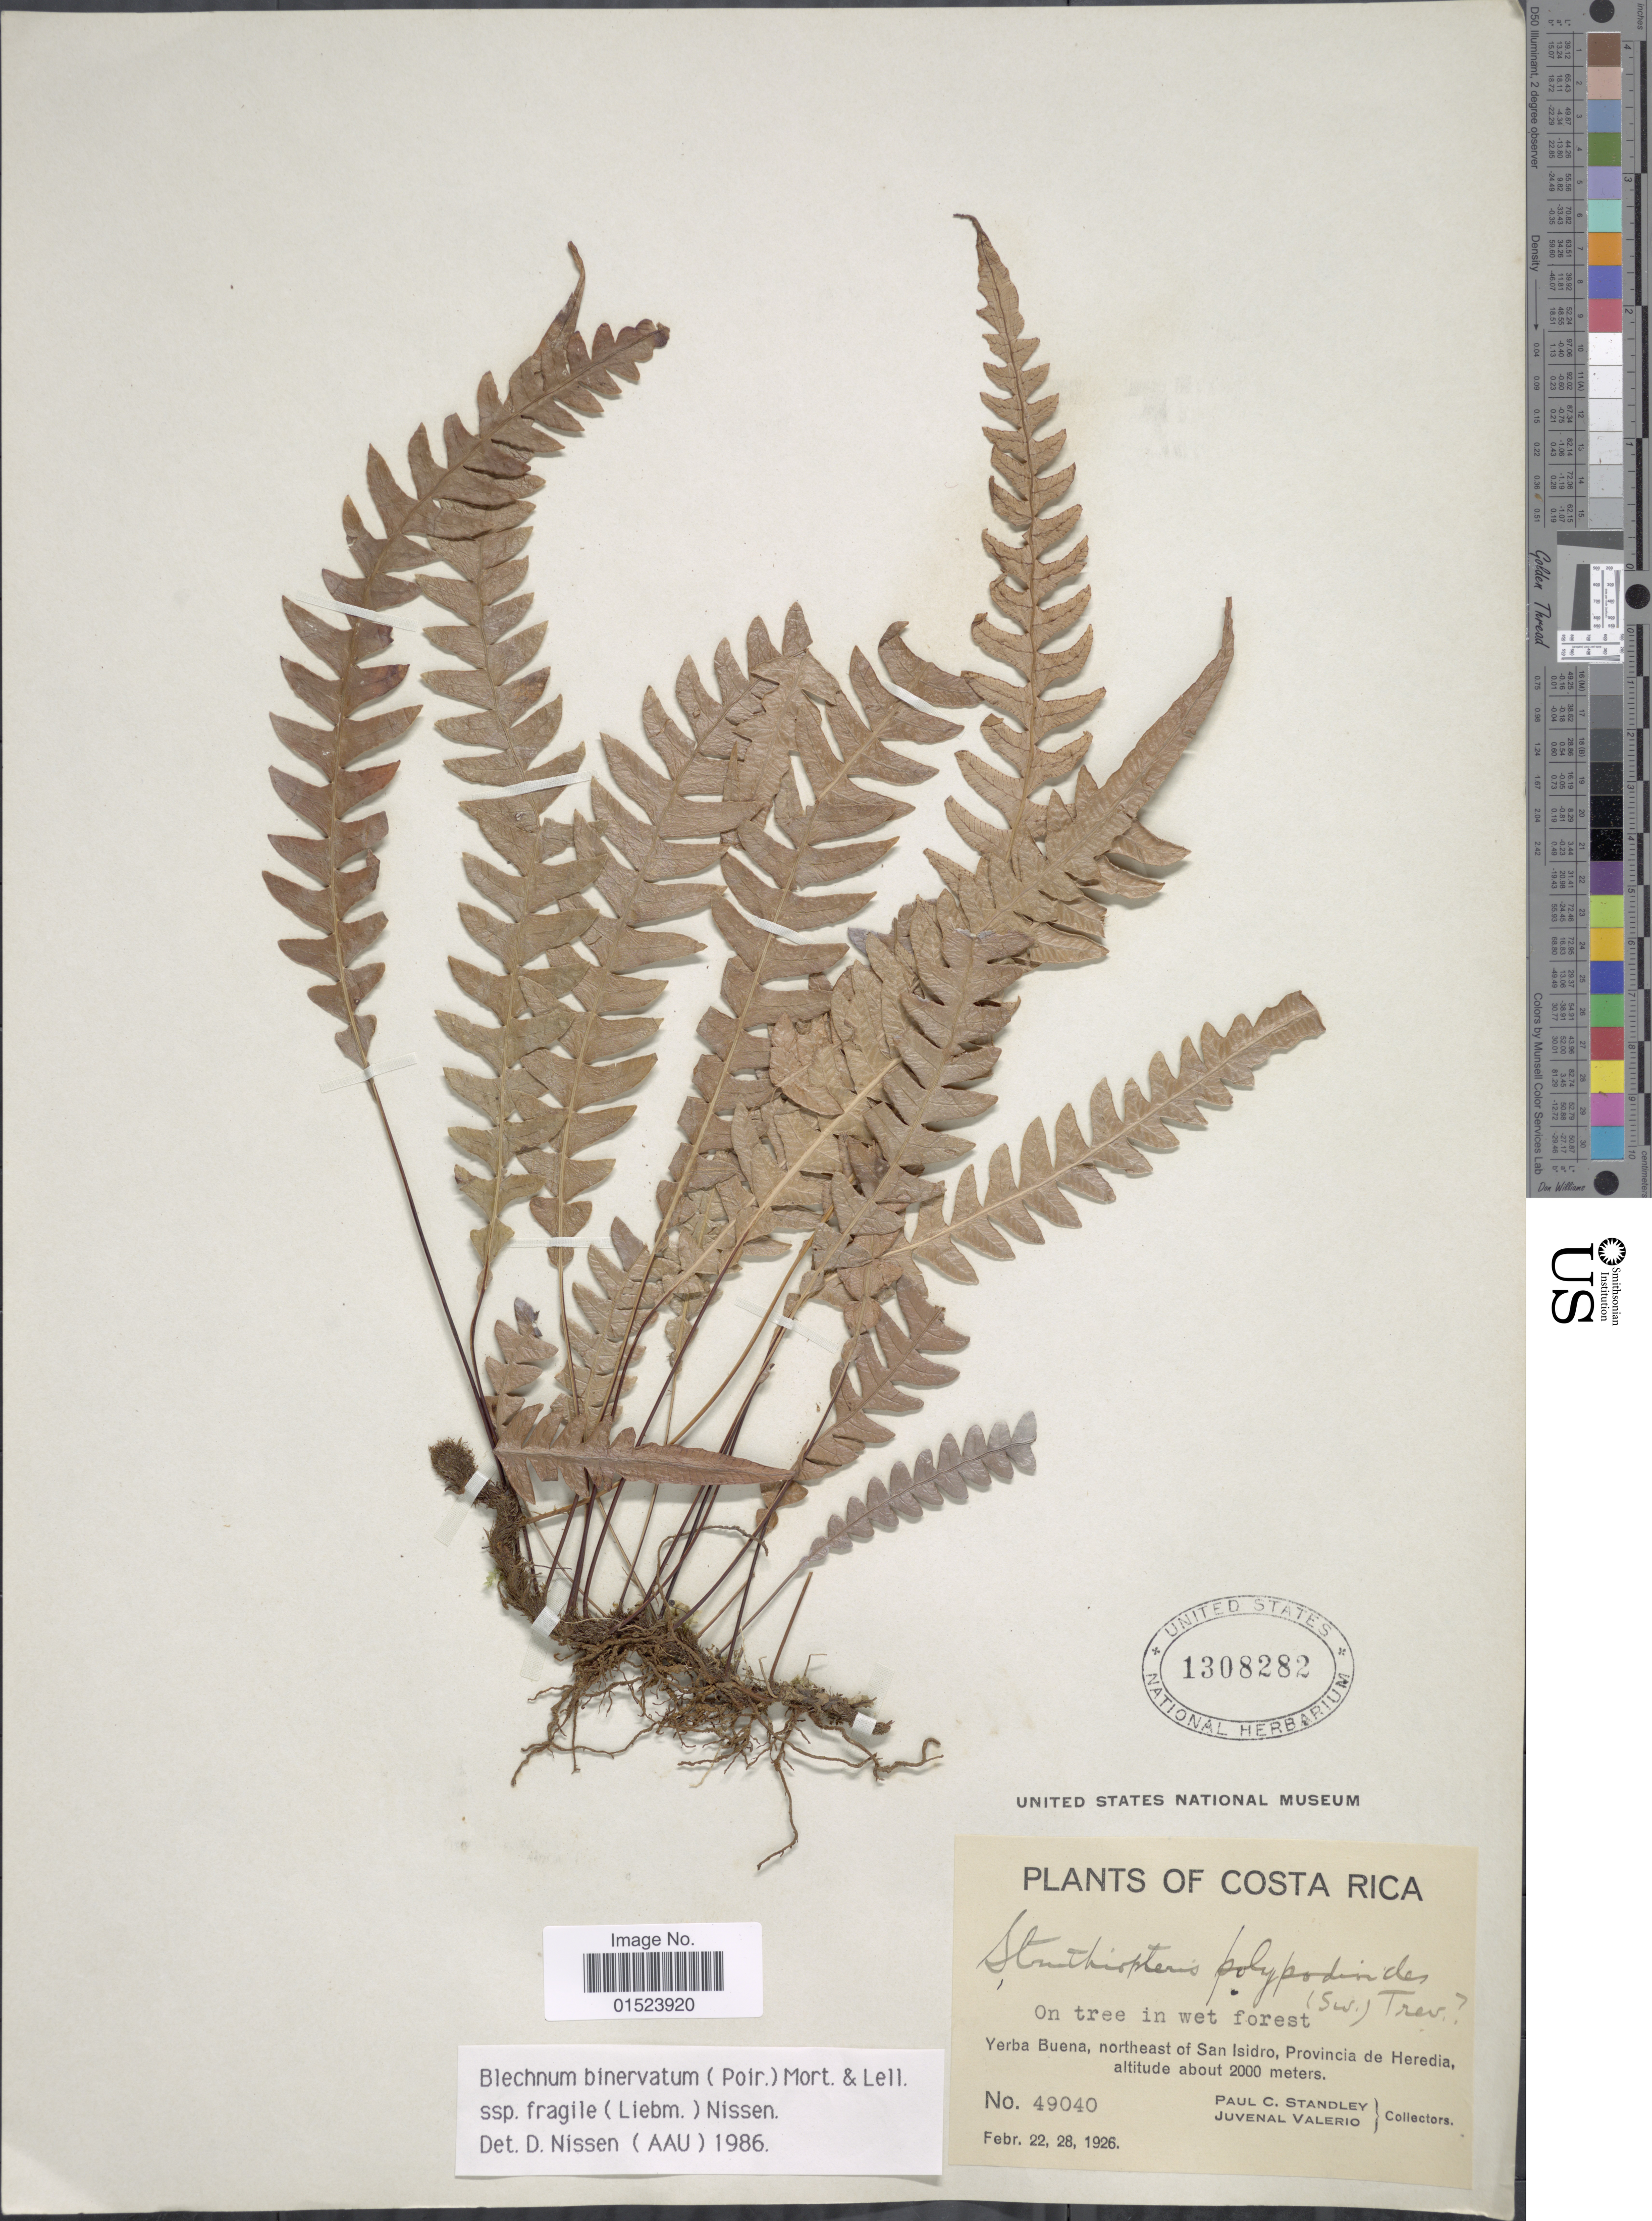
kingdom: Plantae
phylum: Tracheophyta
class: Polypodiopsida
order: Polypodiales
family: Blechnaceae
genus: Blechnum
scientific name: Blechnum fragile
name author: (Liebm.) C.V. Morton & Lellinger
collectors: P. C. Standley & J. Valerio R.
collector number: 49040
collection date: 1926-02-22/1926-02-28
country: Costa Rica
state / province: Heredia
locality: Yerba Buenca, northeast of San Isidro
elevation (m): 2000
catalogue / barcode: US 1308282